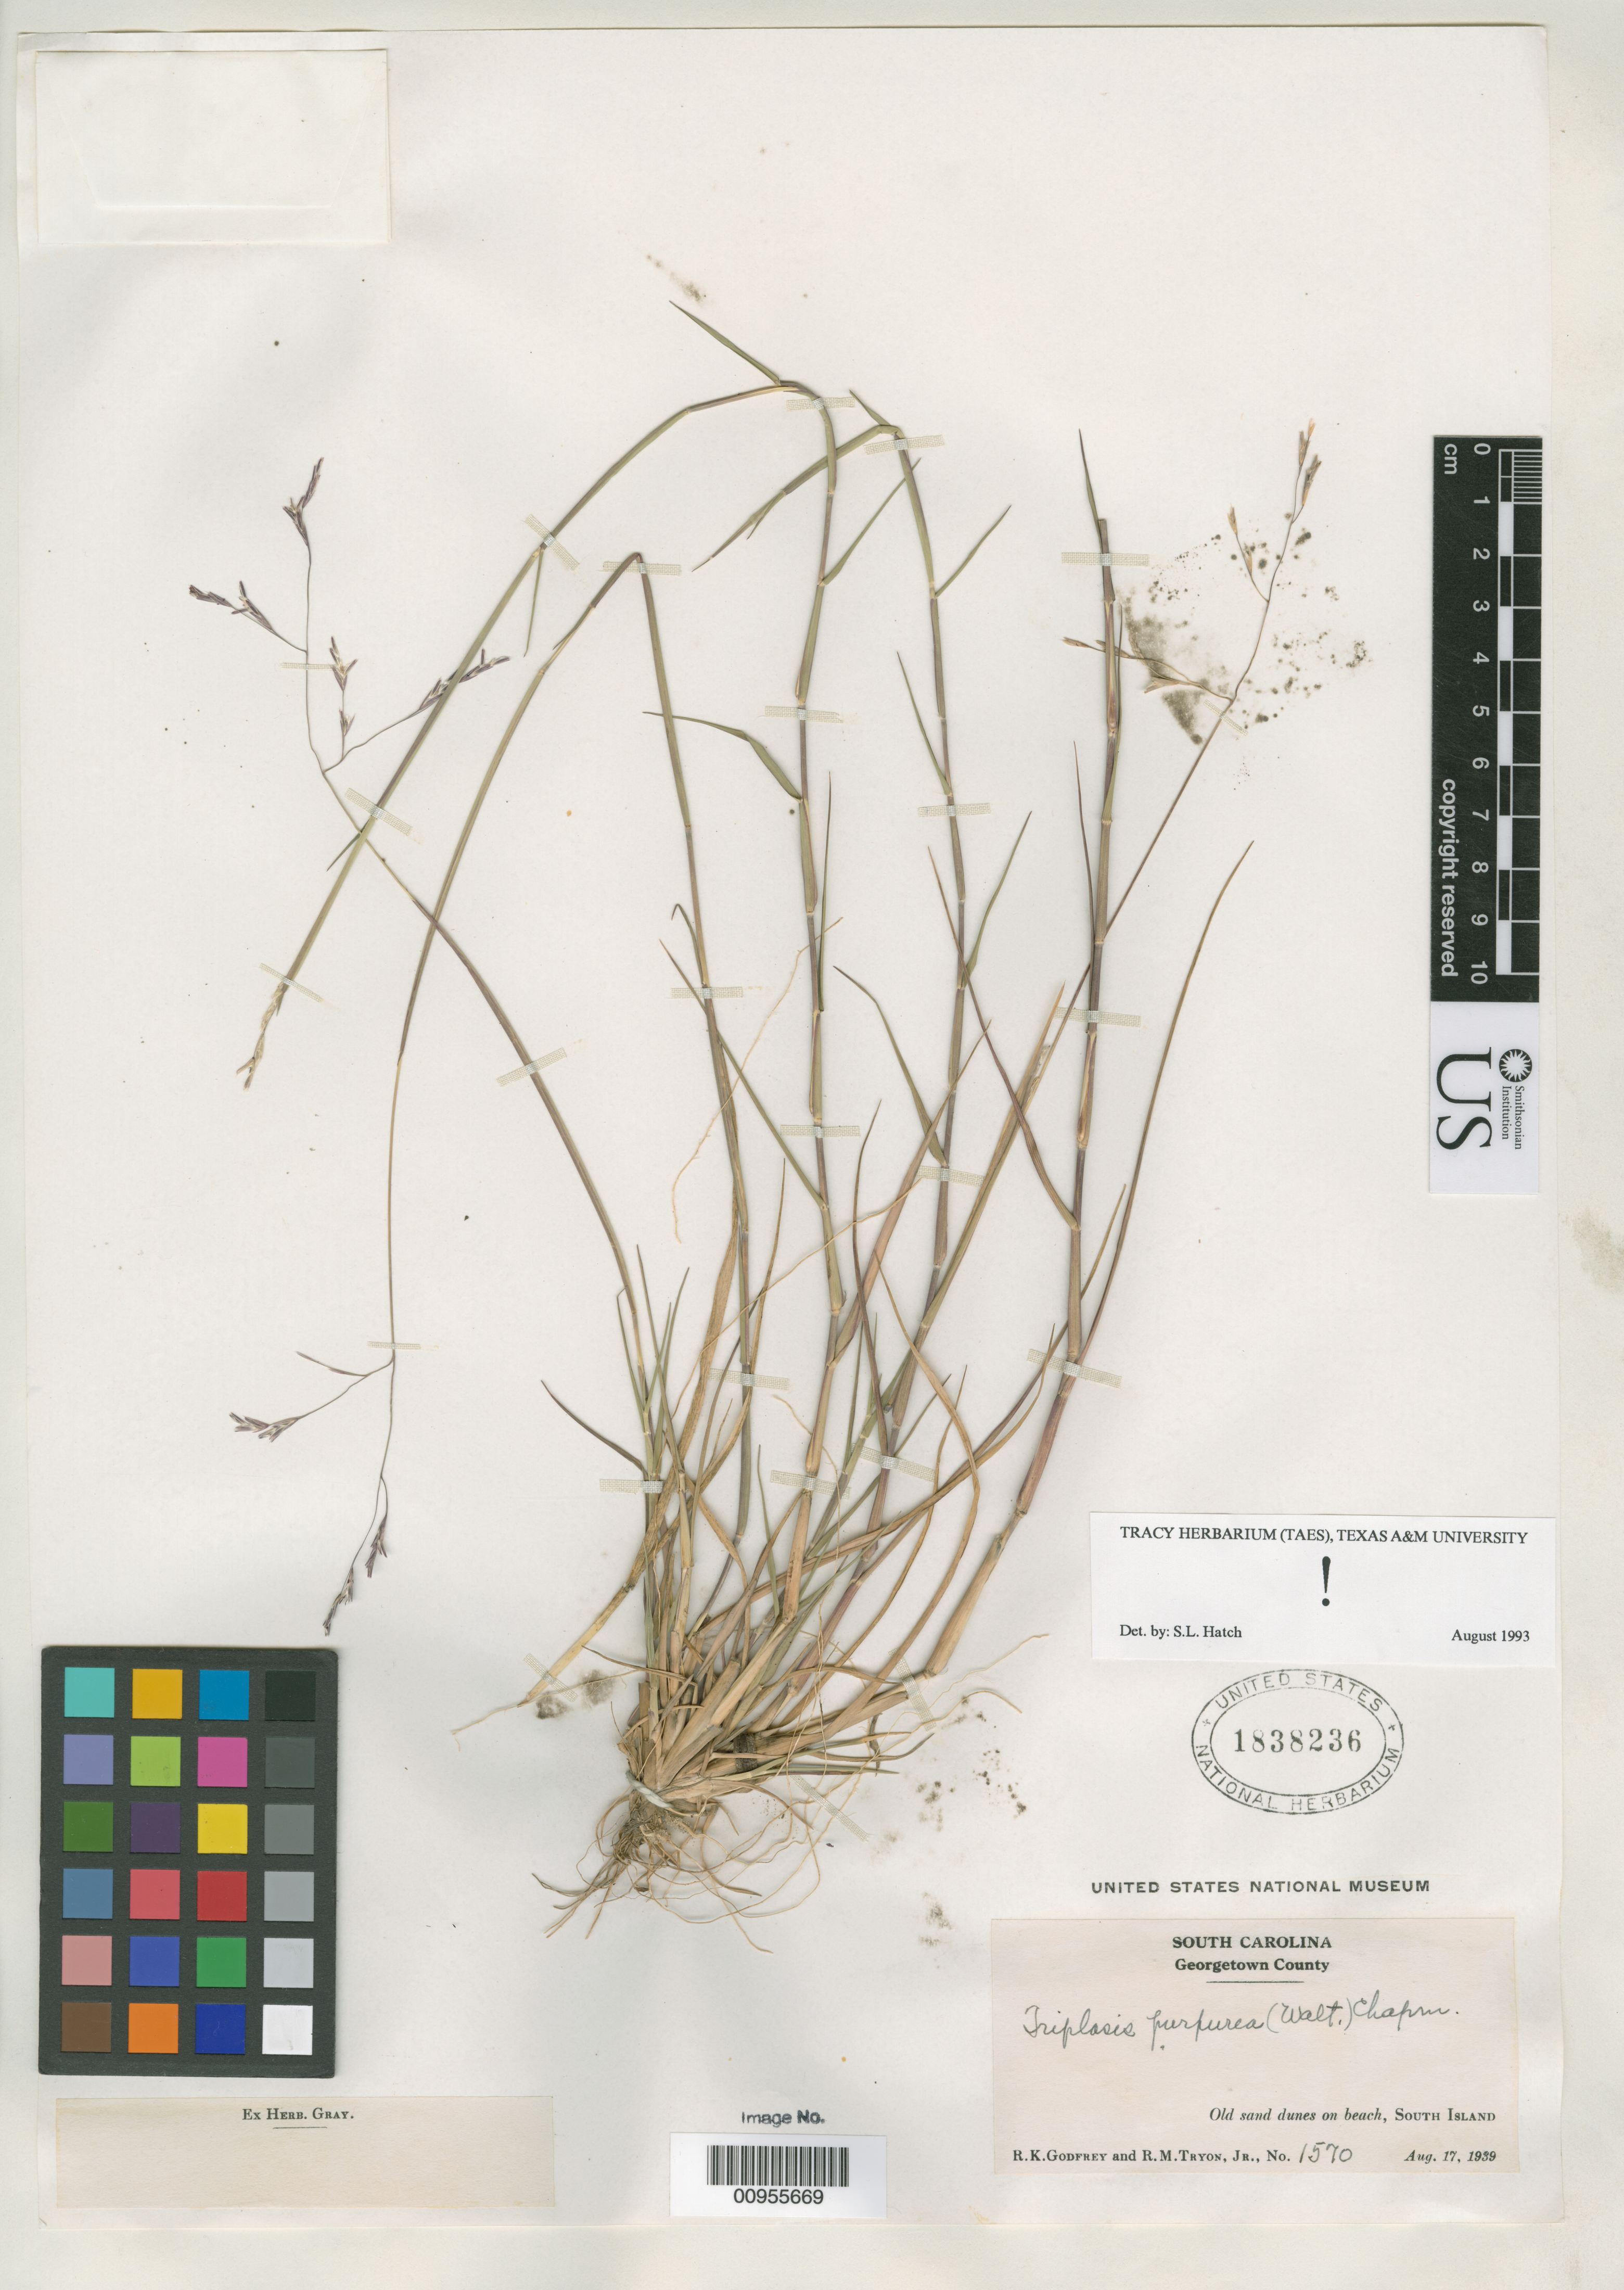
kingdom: Plantae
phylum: Tracheophyta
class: Liliopsida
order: Poales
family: Poaceae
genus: Aira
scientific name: Aira purpurea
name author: Walter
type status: Isoneotype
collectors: R. K. Godfrey & R. M. Tryon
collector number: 1570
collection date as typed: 17 Aug 1939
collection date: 1939-08-17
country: United States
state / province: South Carolina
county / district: Georgetown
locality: Old sand dunes on beach, South Island.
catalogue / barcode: US 1838236